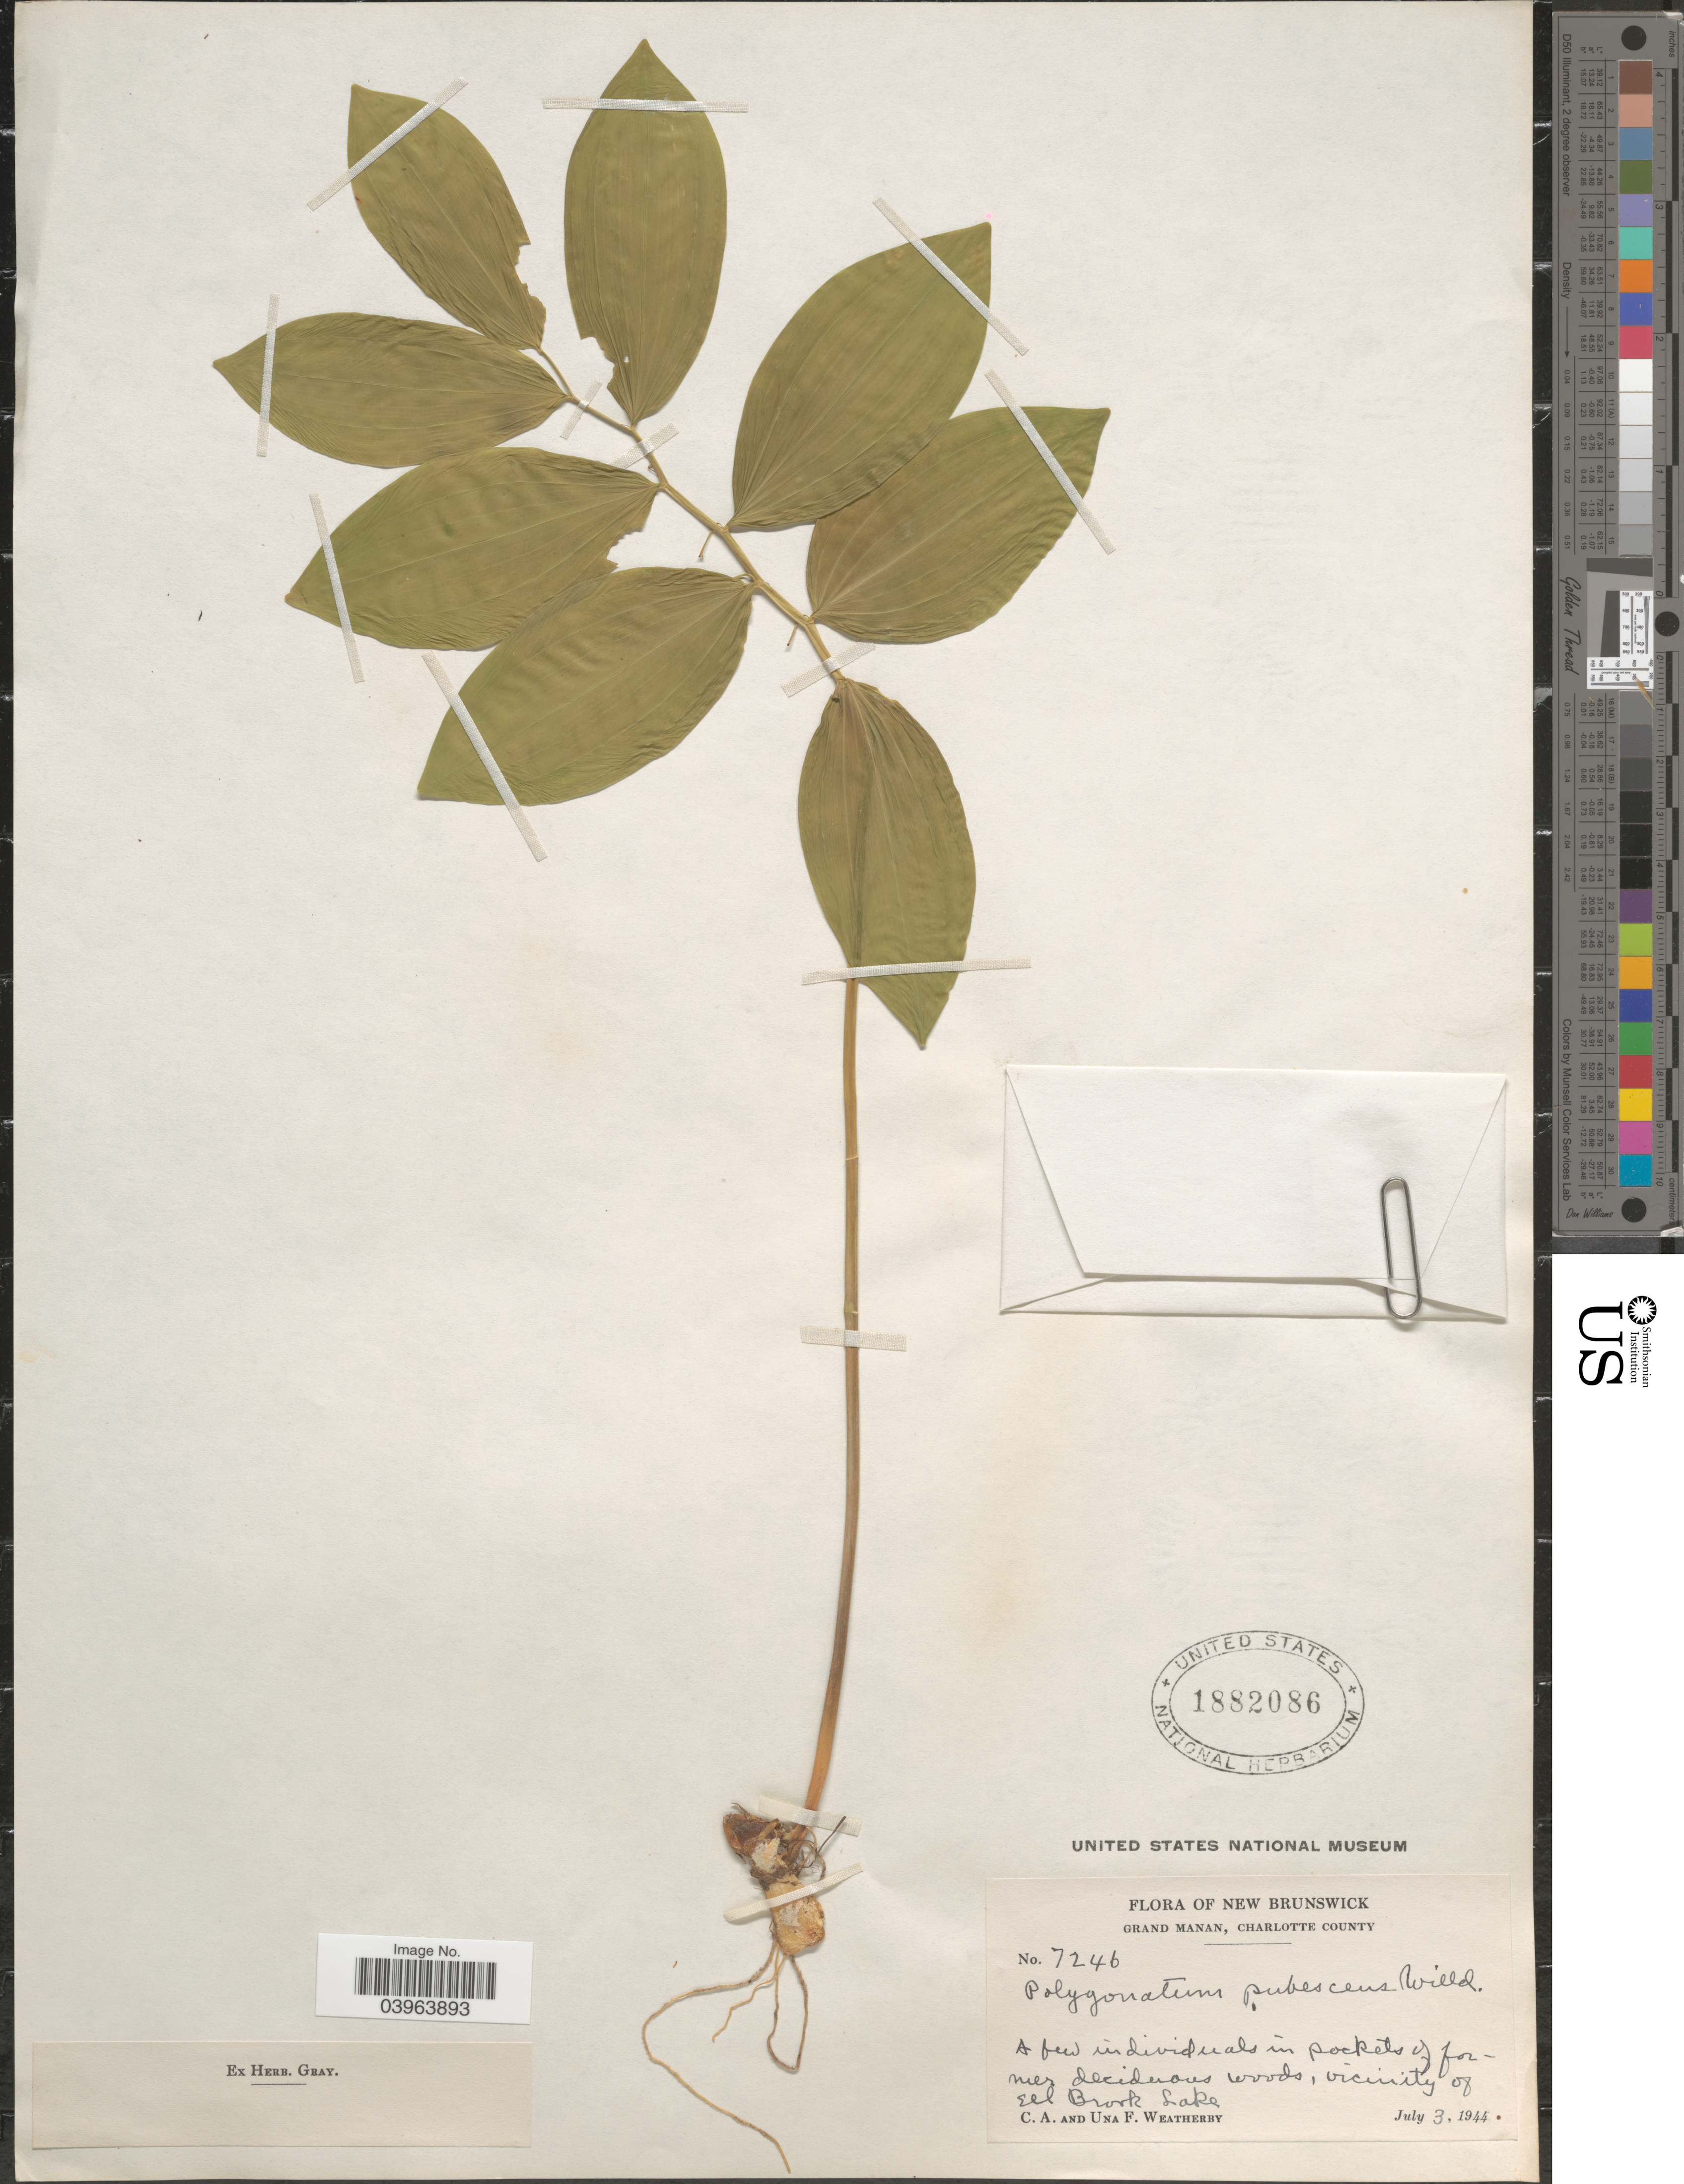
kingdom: Plantae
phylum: Tracheophyta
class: Liliopsida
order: Asparagales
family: Asparagaceae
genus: Polygonatum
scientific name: Polygonatum pubescens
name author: (Willd.) Pursh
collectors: C. A. Weatherby & U. Weatherby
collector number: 7246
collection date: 1944-07-03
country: Canada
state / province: New Brunswick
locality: Grand Manan, Charlotte County. Vicinity of Eel Brook Lake.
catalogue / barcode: US 1882086